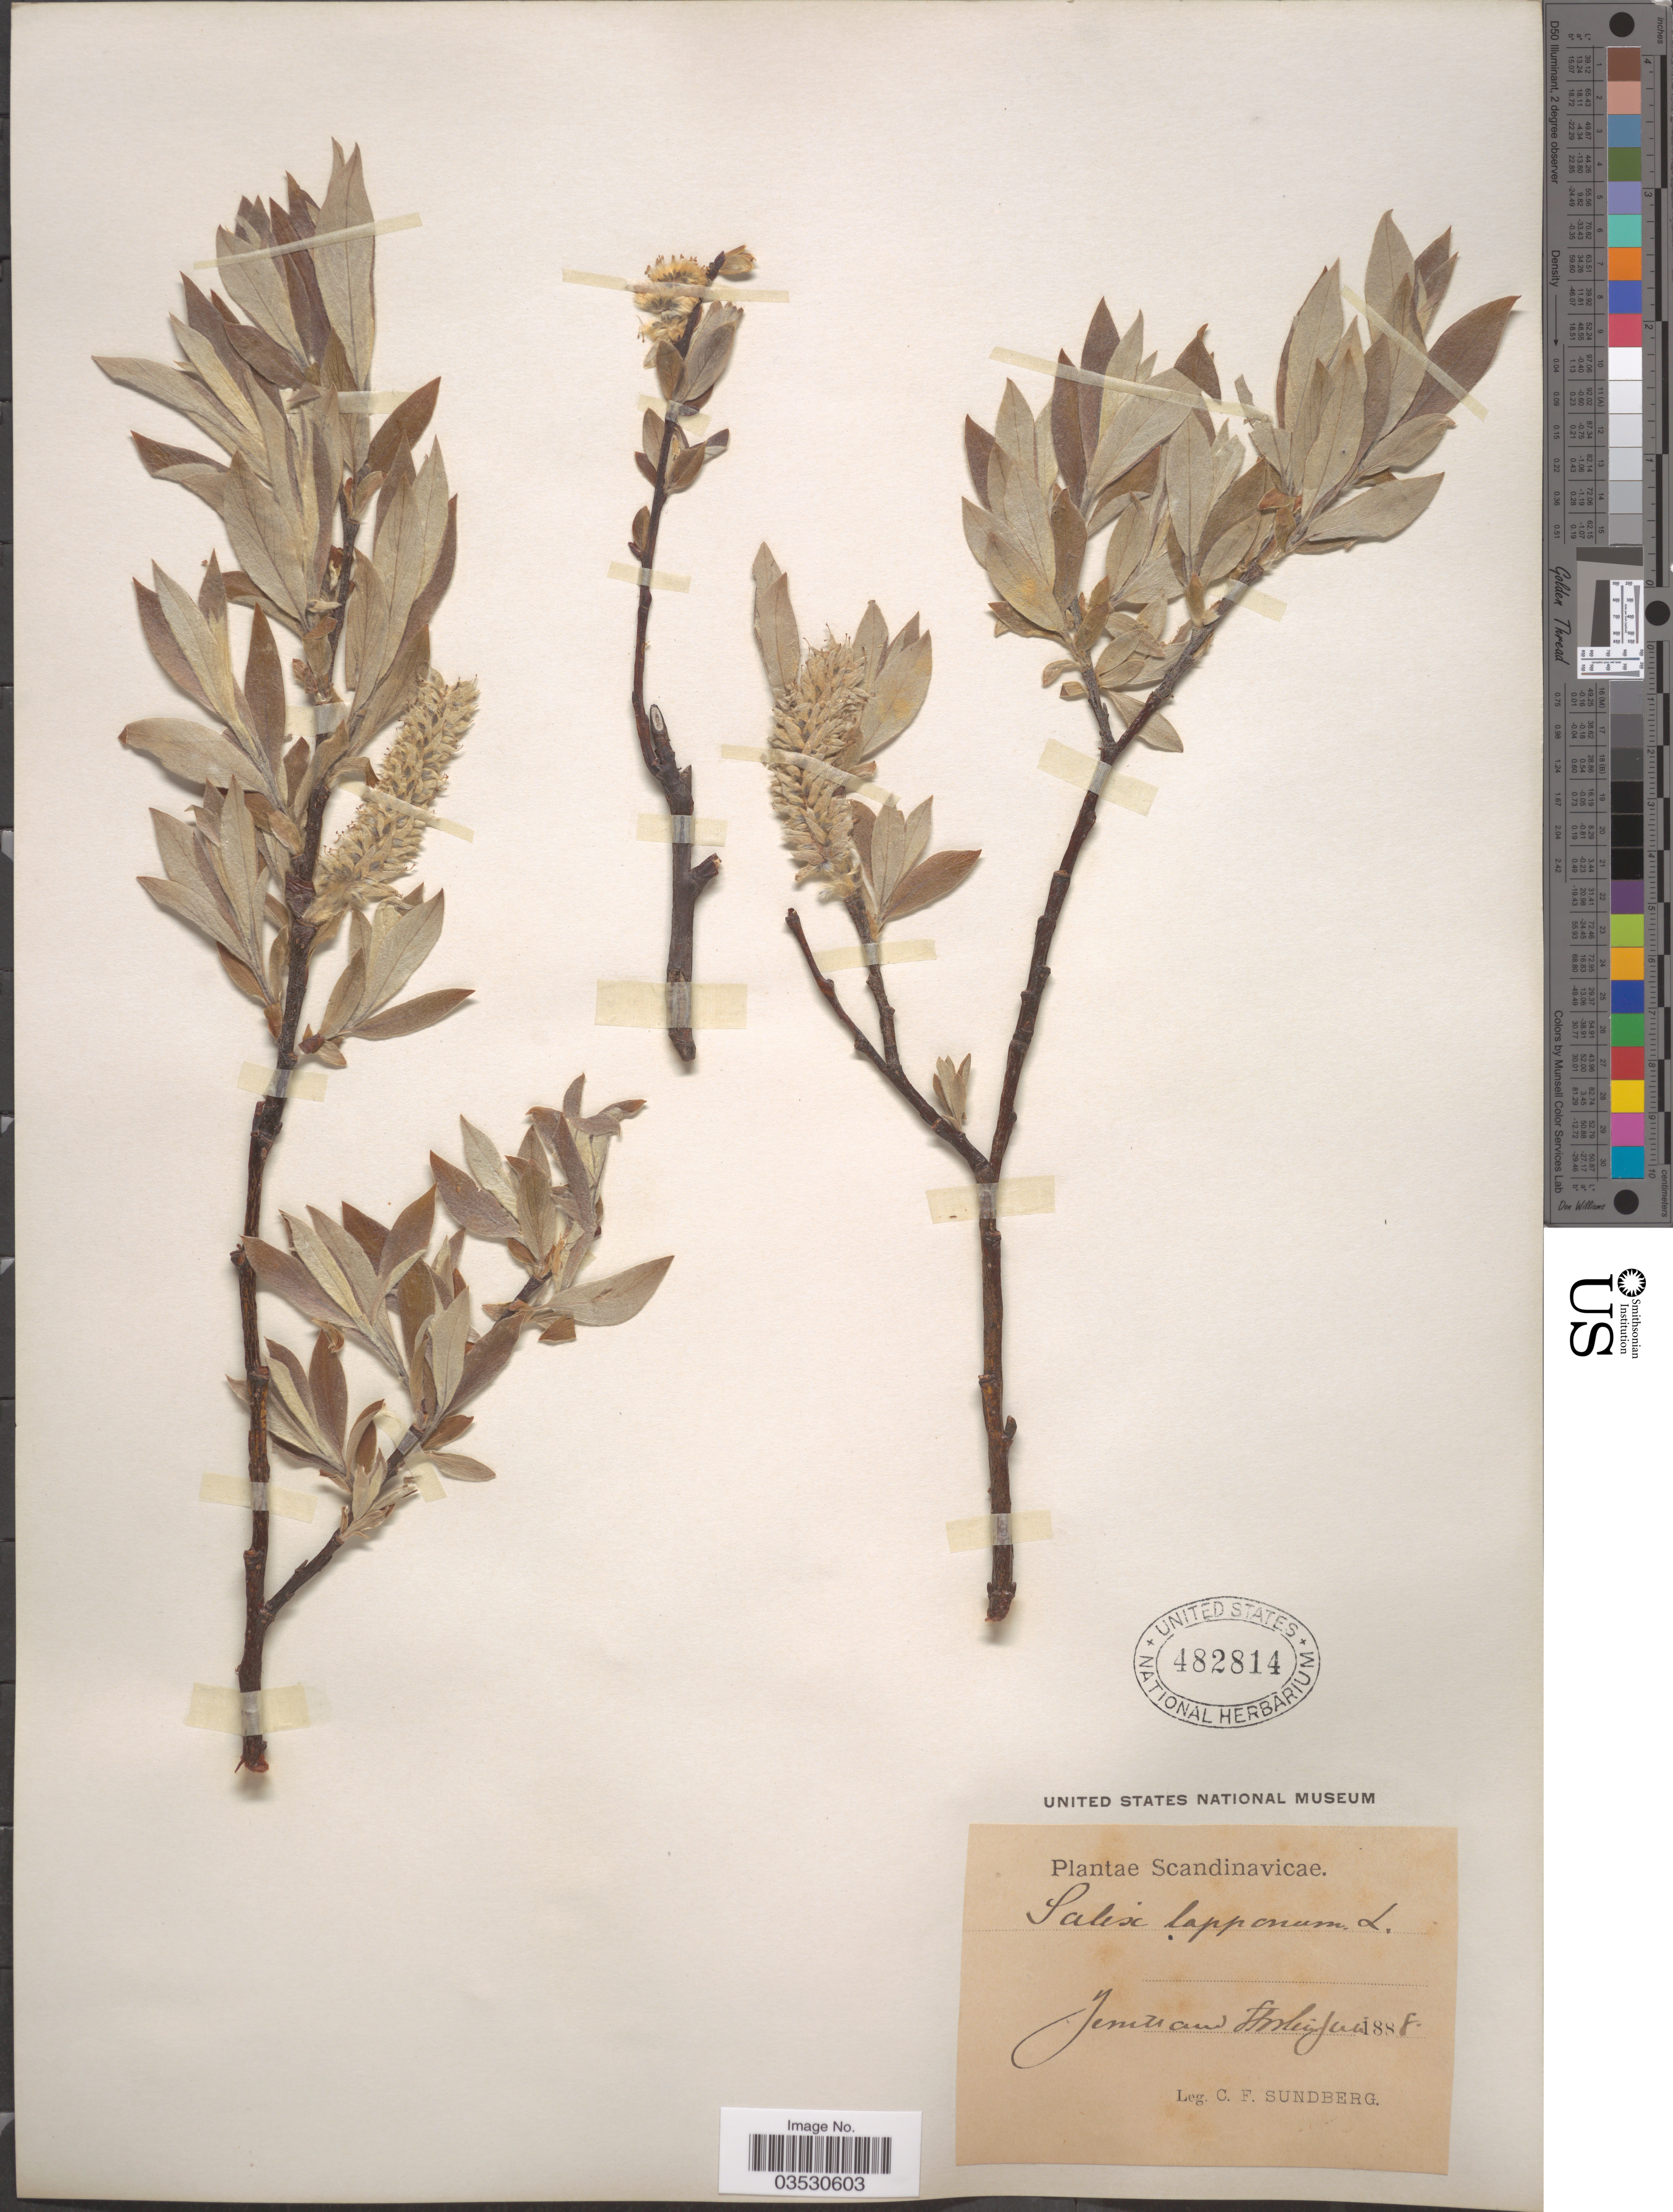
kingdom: Plantae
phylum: Tracheophyta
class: Magnoliopsida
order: Malpighiales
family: Salicaceae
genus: Salix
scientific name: Salix lapponum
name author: L.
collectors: C. F. Sundberg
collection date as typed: Jan 1888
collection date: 1888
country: Sweden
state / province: Jämtland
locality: Storlien.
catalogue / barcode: US 482814